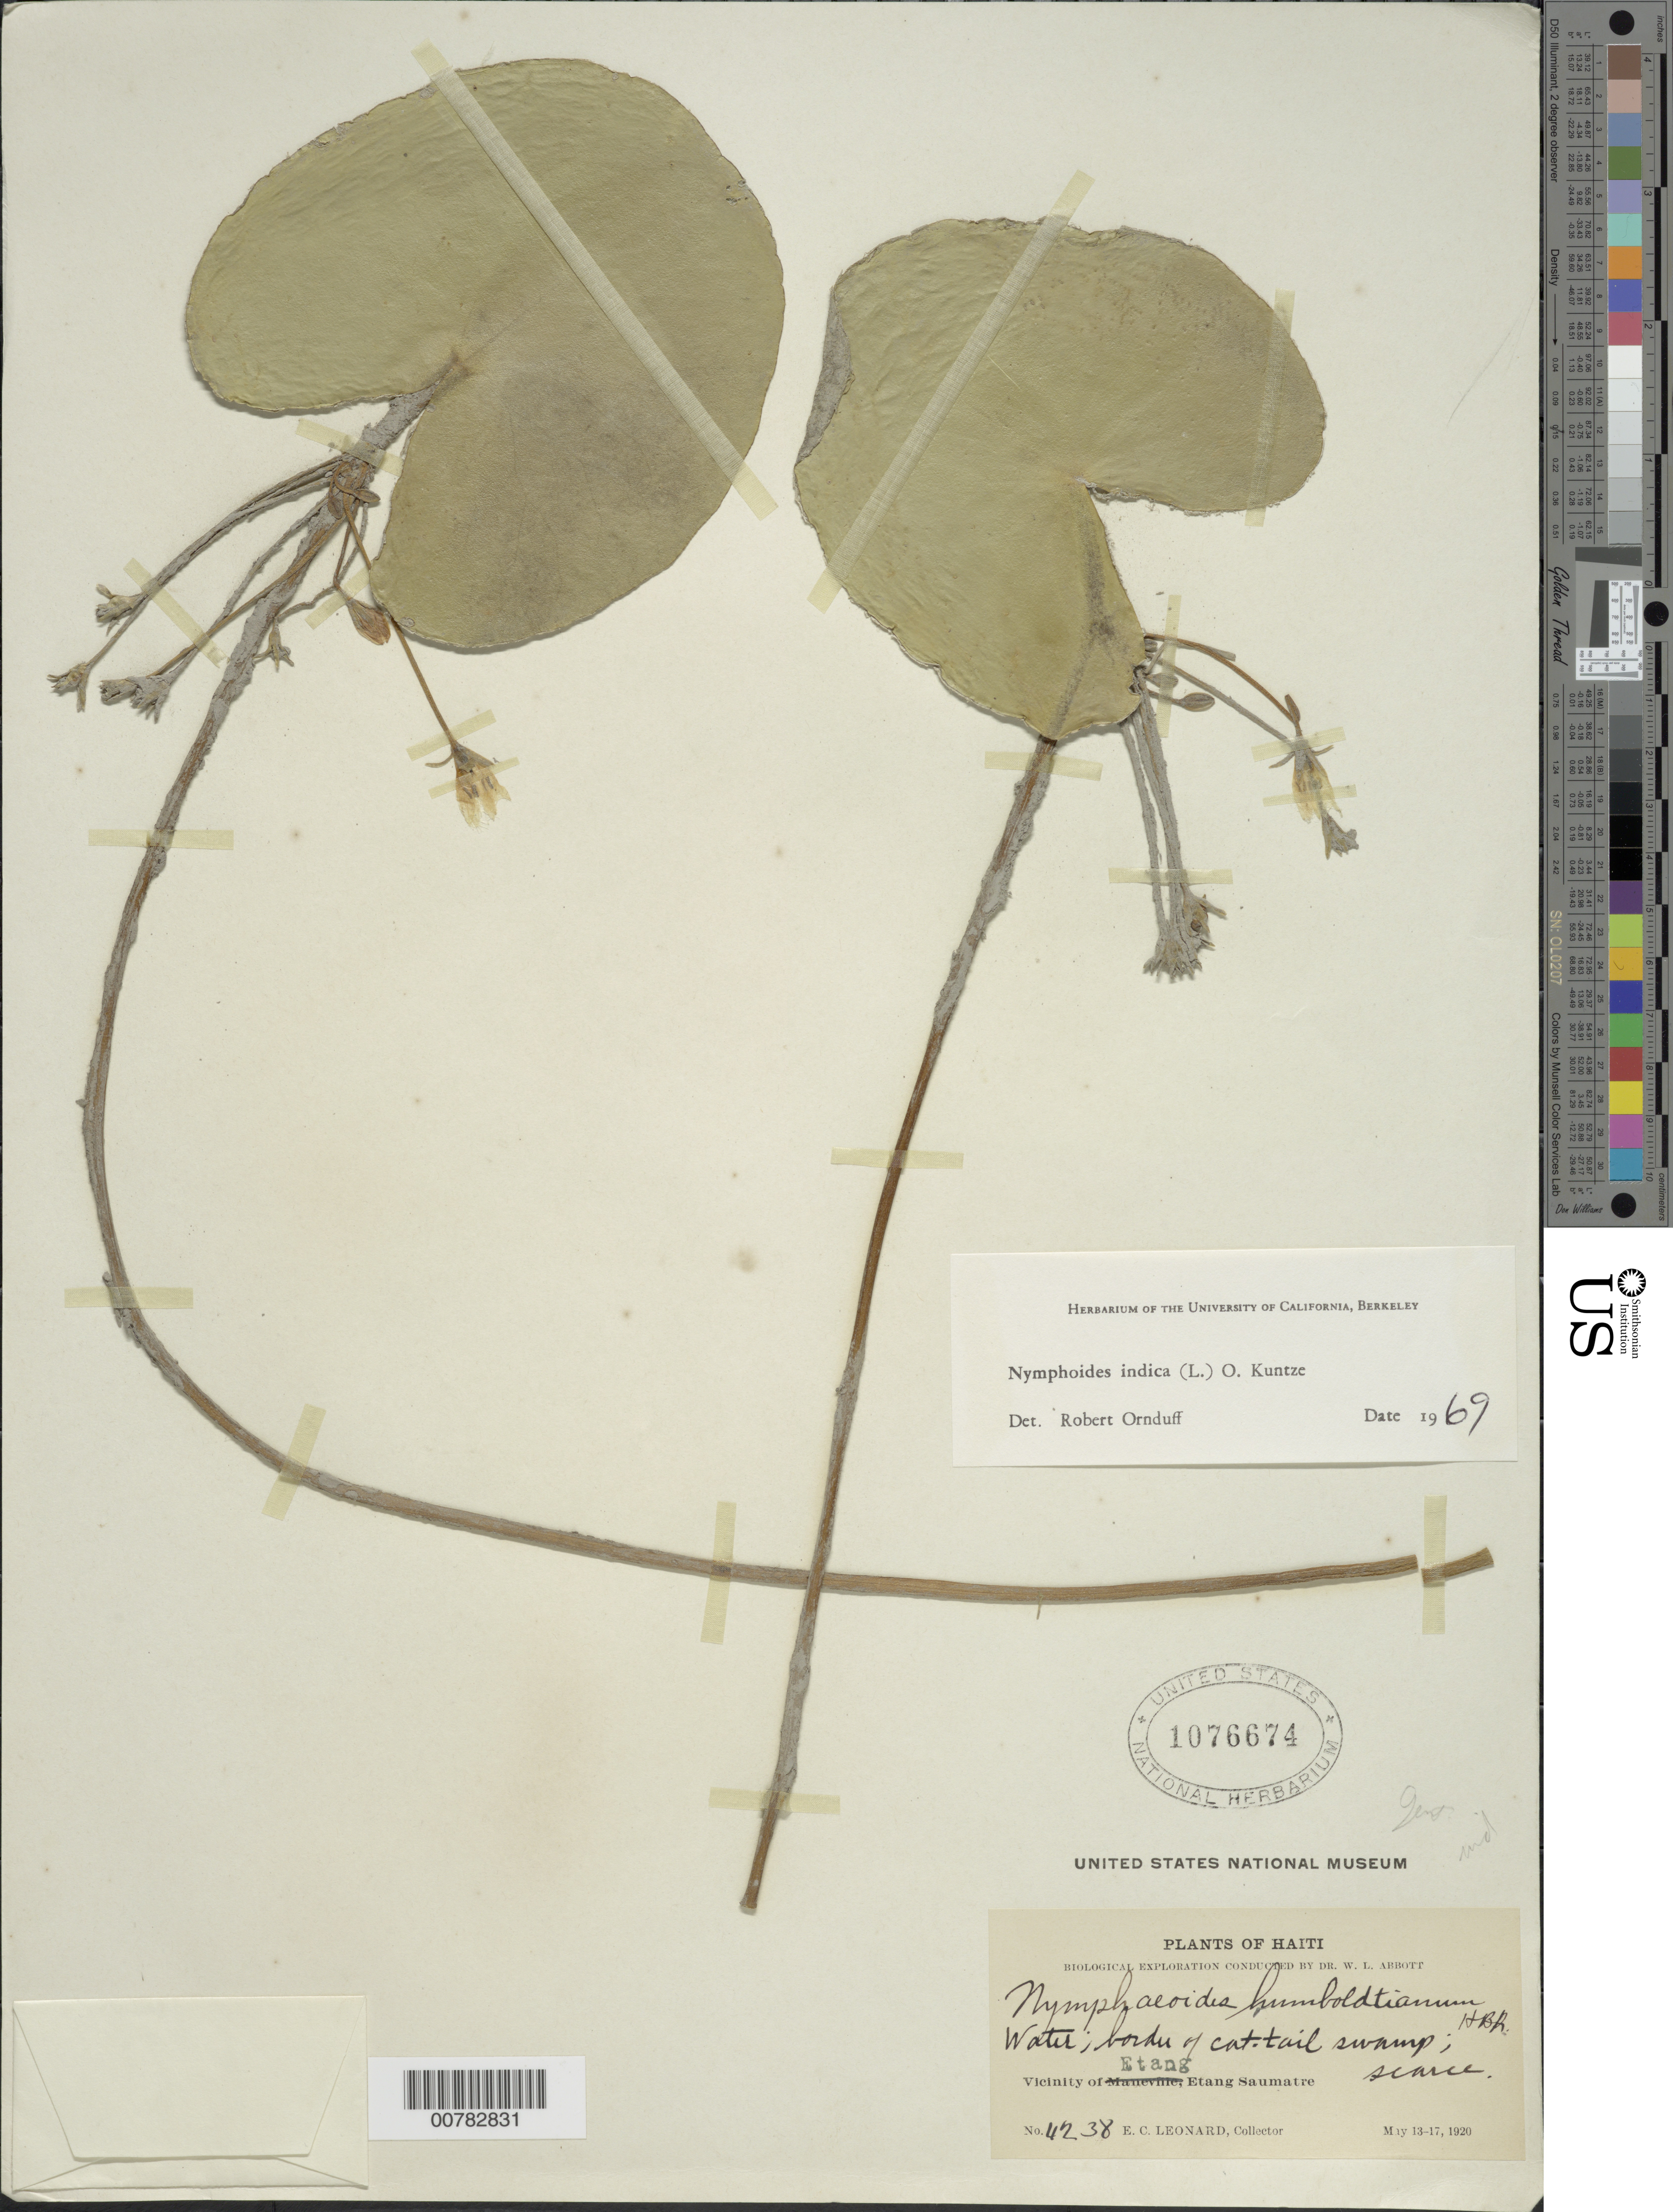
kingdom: Plantae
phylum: Tracheophyta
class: Magnoliopsida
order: Asterales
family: Menyanthaceae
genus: Nymphoides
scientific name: Nymphoides indica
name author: (L.) Kuntze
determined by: Ornduff, T.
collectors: E. C. Leonard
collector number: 4238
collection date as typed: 13 May 1920 to 17 May 1920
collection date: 1920-05-13/1920-05-17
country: Haiti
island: Hispaniola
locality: Etang Saumatre, vicinity of Etang.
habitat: Water, border of cat-tail swamp.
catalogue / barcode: US 1076674